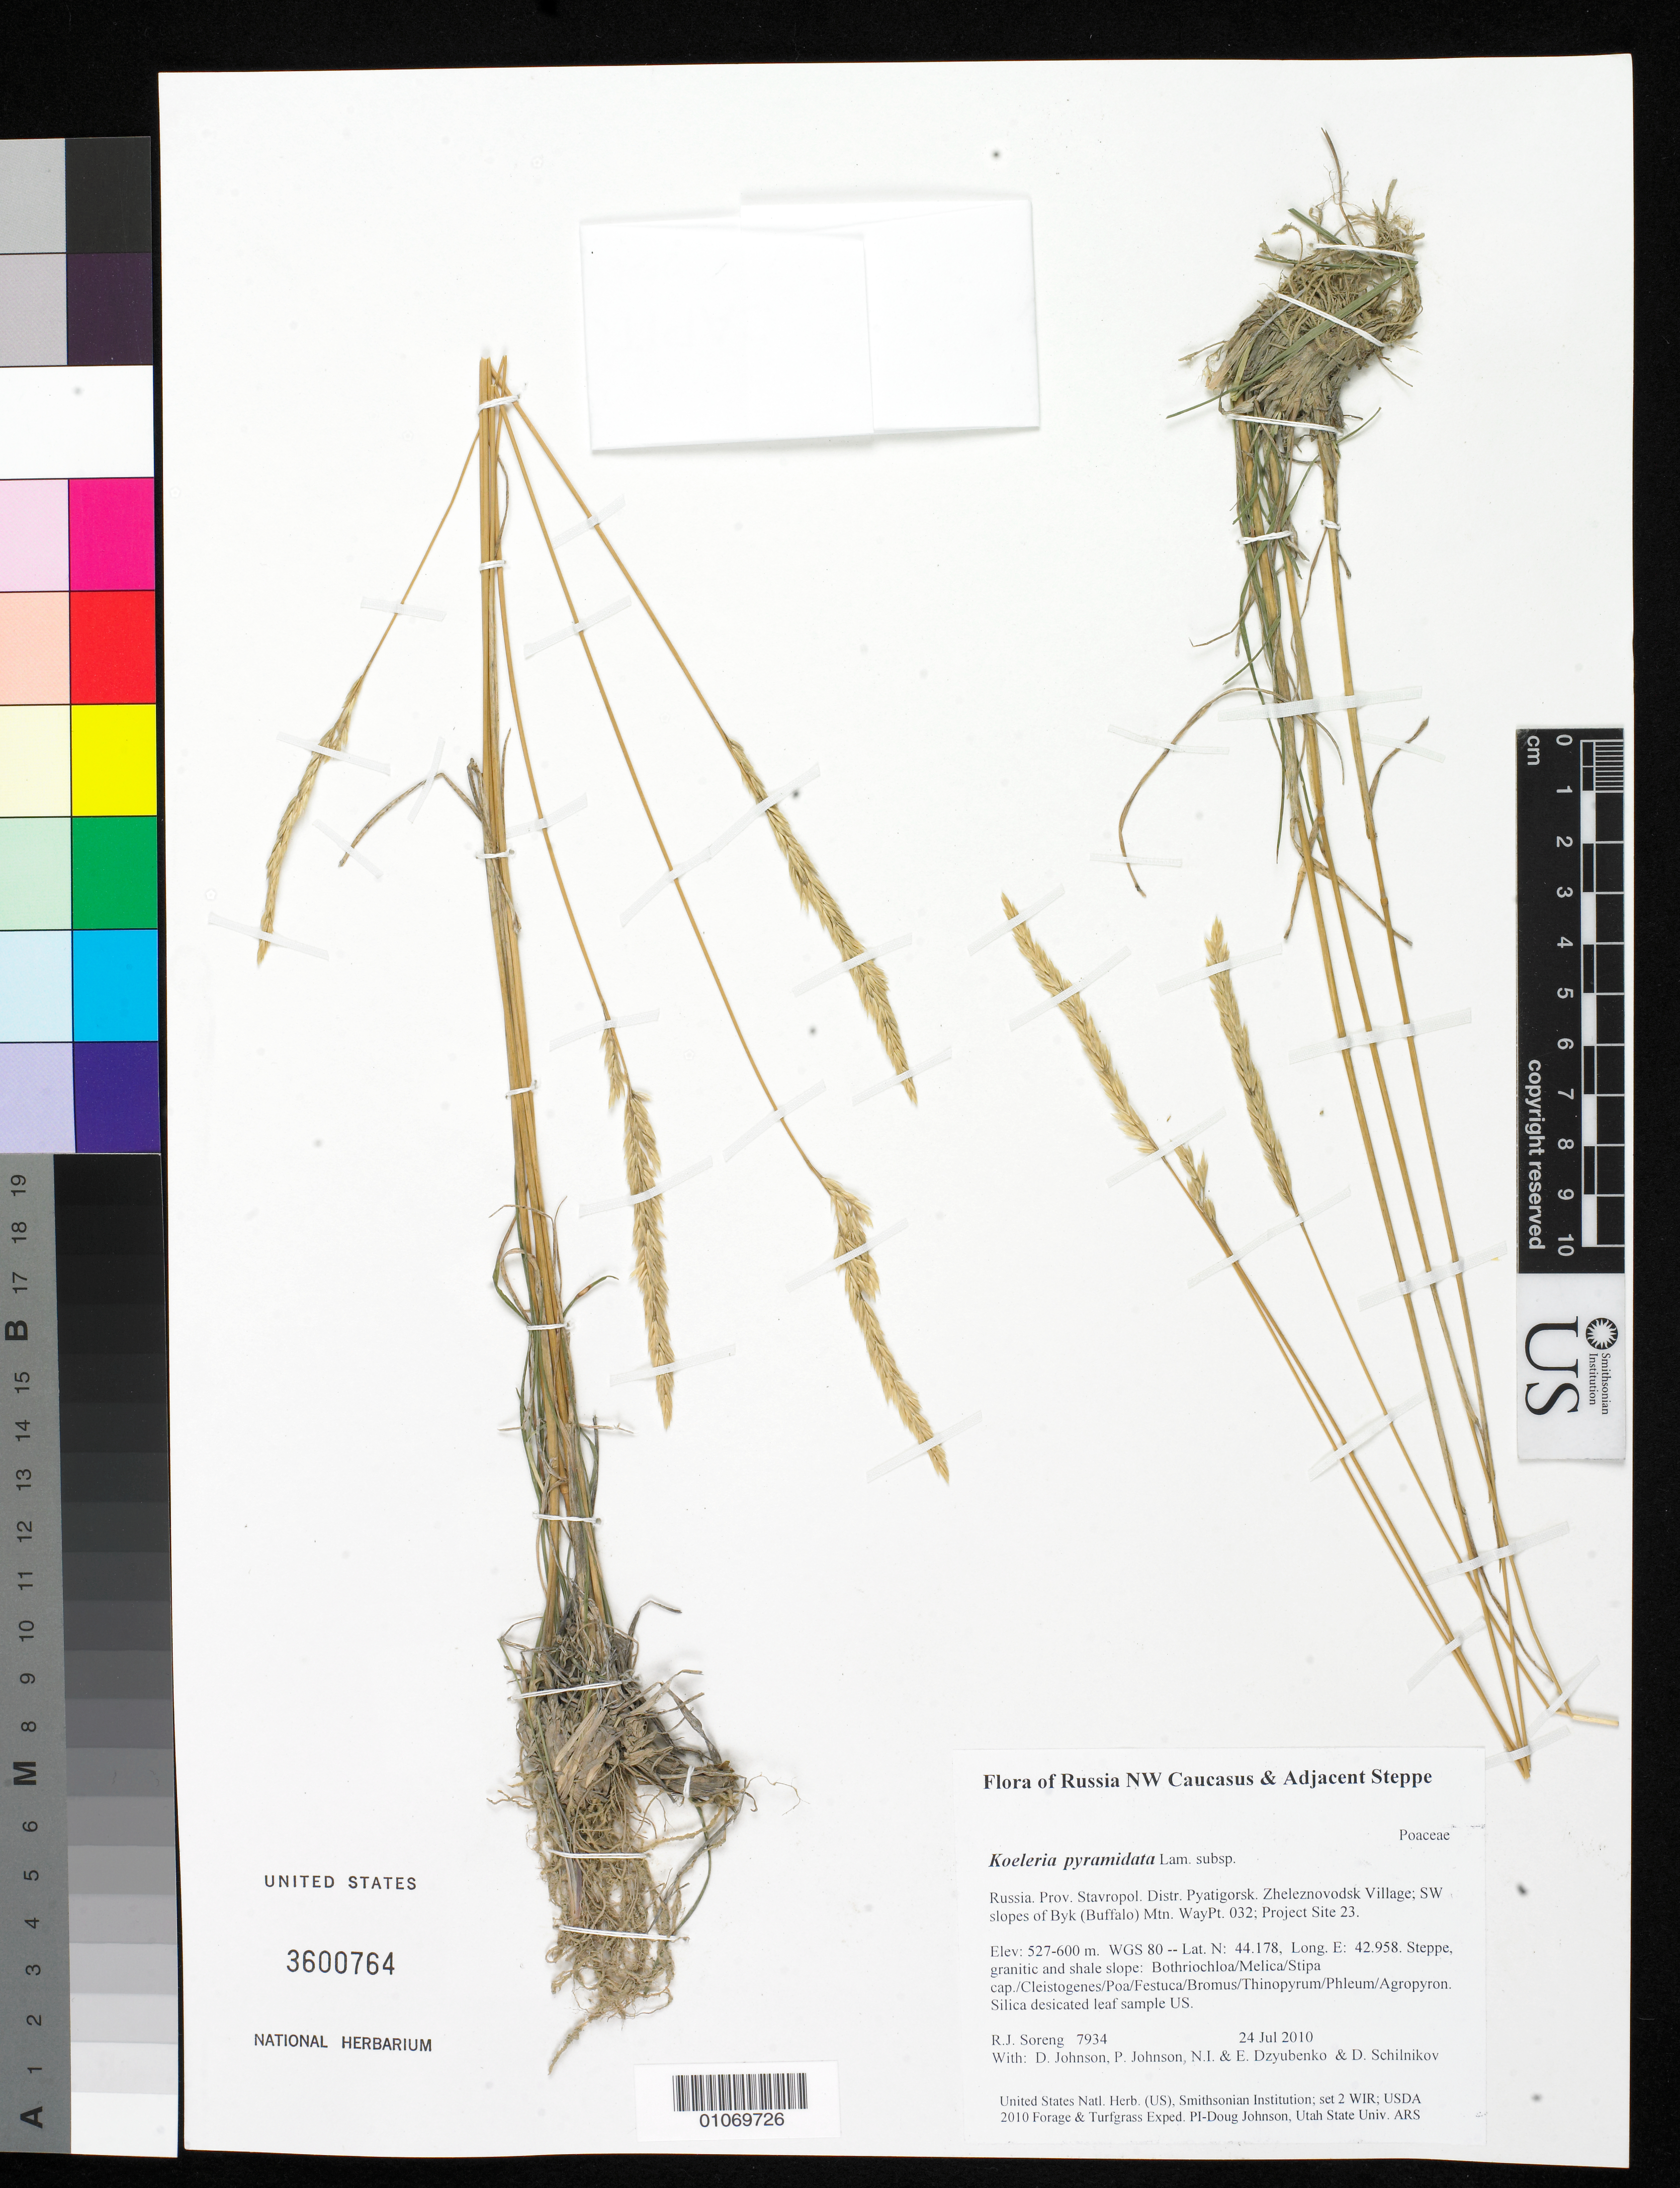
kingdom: Plantae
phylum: Tracheophyta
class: Liliopsida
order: Poales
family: Poaceae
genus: Koeleria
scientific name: Koeleria eriostachya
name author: Pančić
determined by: Barberá, P.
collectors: R. J. Soreng, D. Johnson, P. Johnson, N. Dzyubenko, E. Dzyubenko & D. Schilnikov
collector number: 7934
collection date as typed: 24 Jul 2010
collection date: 2010-07-24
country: Russian Federation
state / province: Stavropol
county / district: Pyatigorsk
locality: Zheleznovodsk Village; SW slopes of Byk (Buffalo) Mtn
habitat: Steppe, granitic and shale slope: Bothriochloa/Melica/Stipa cap./Cleistogenes/Poa/Festuca/Bromus/Thinopyrum/Phleum/Agropyron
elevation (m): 527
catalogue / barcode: US 3600764